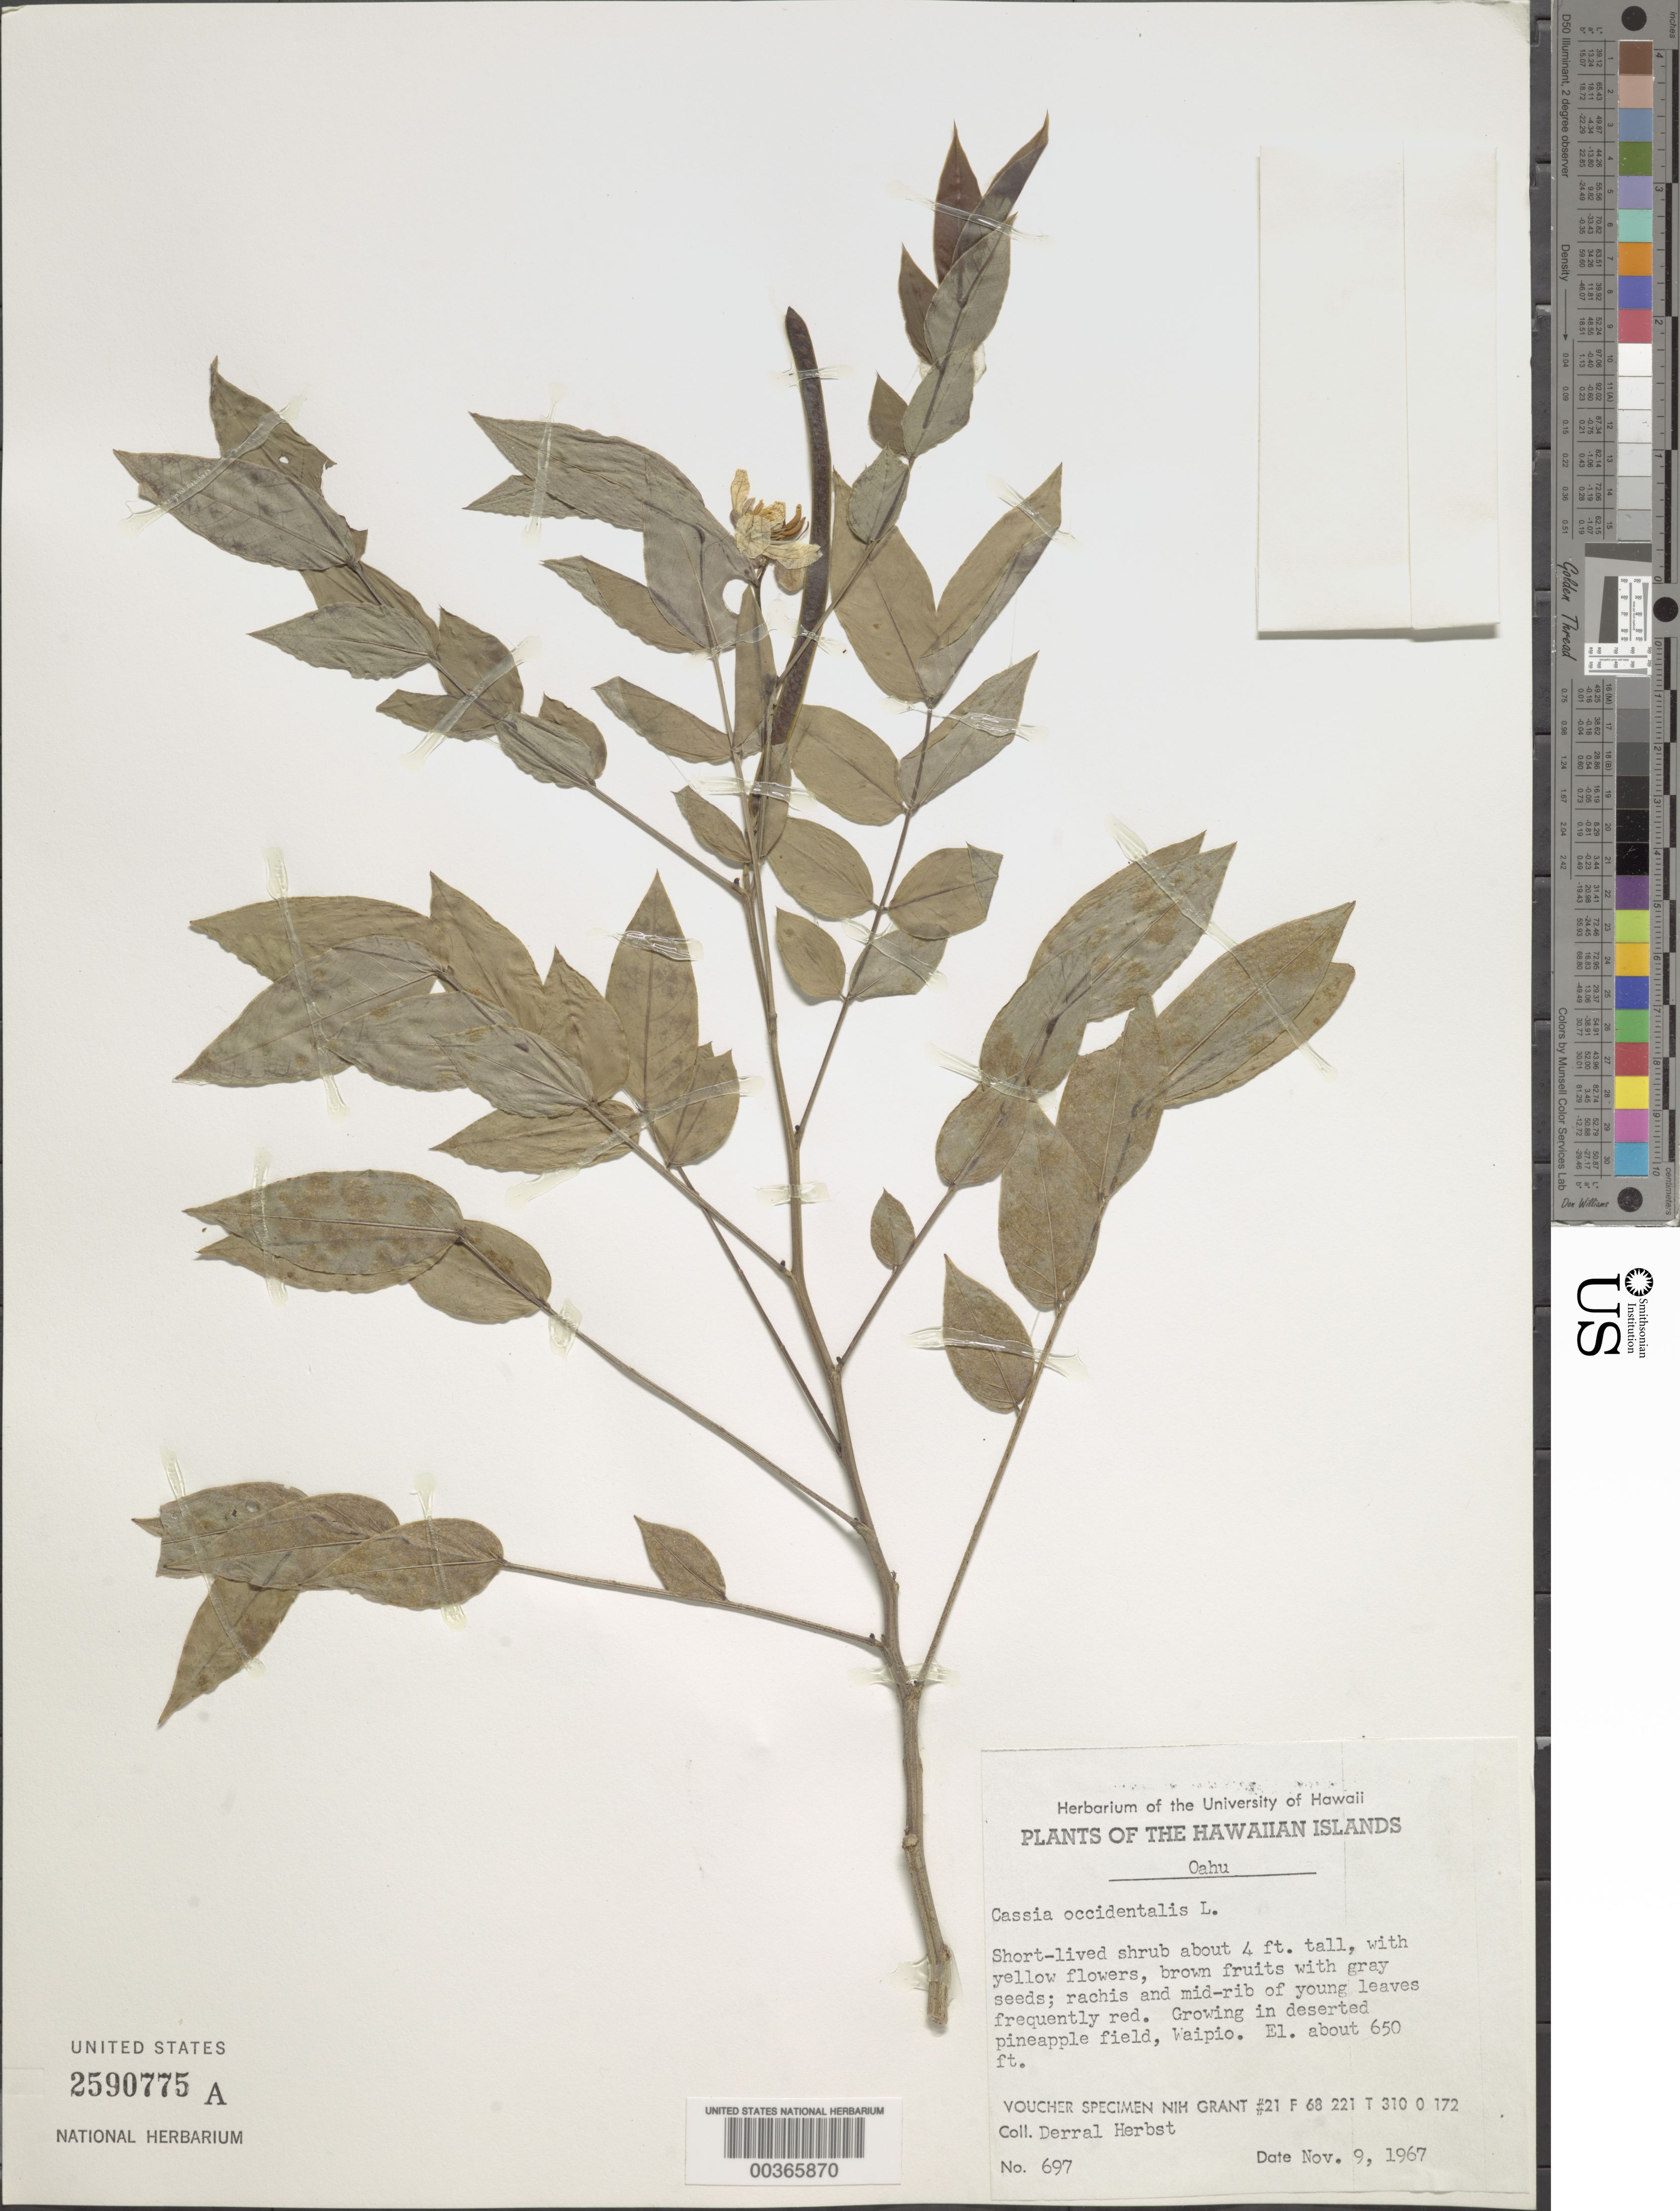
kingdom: Plantae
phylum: Tracheophyta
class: Magnoliopsida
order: Fabales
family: Fabaceae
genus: Senna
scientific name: Senna occidentalis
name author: (L.) Link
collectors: D. R. Herbst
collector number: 697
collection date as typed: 09 Nov 1967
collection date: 1967-11-09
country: United States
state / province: Hawaii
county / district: Honolulu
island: Oahu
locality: Deserted pineapple field, waipio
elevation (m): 198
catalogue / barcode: US 2590775A